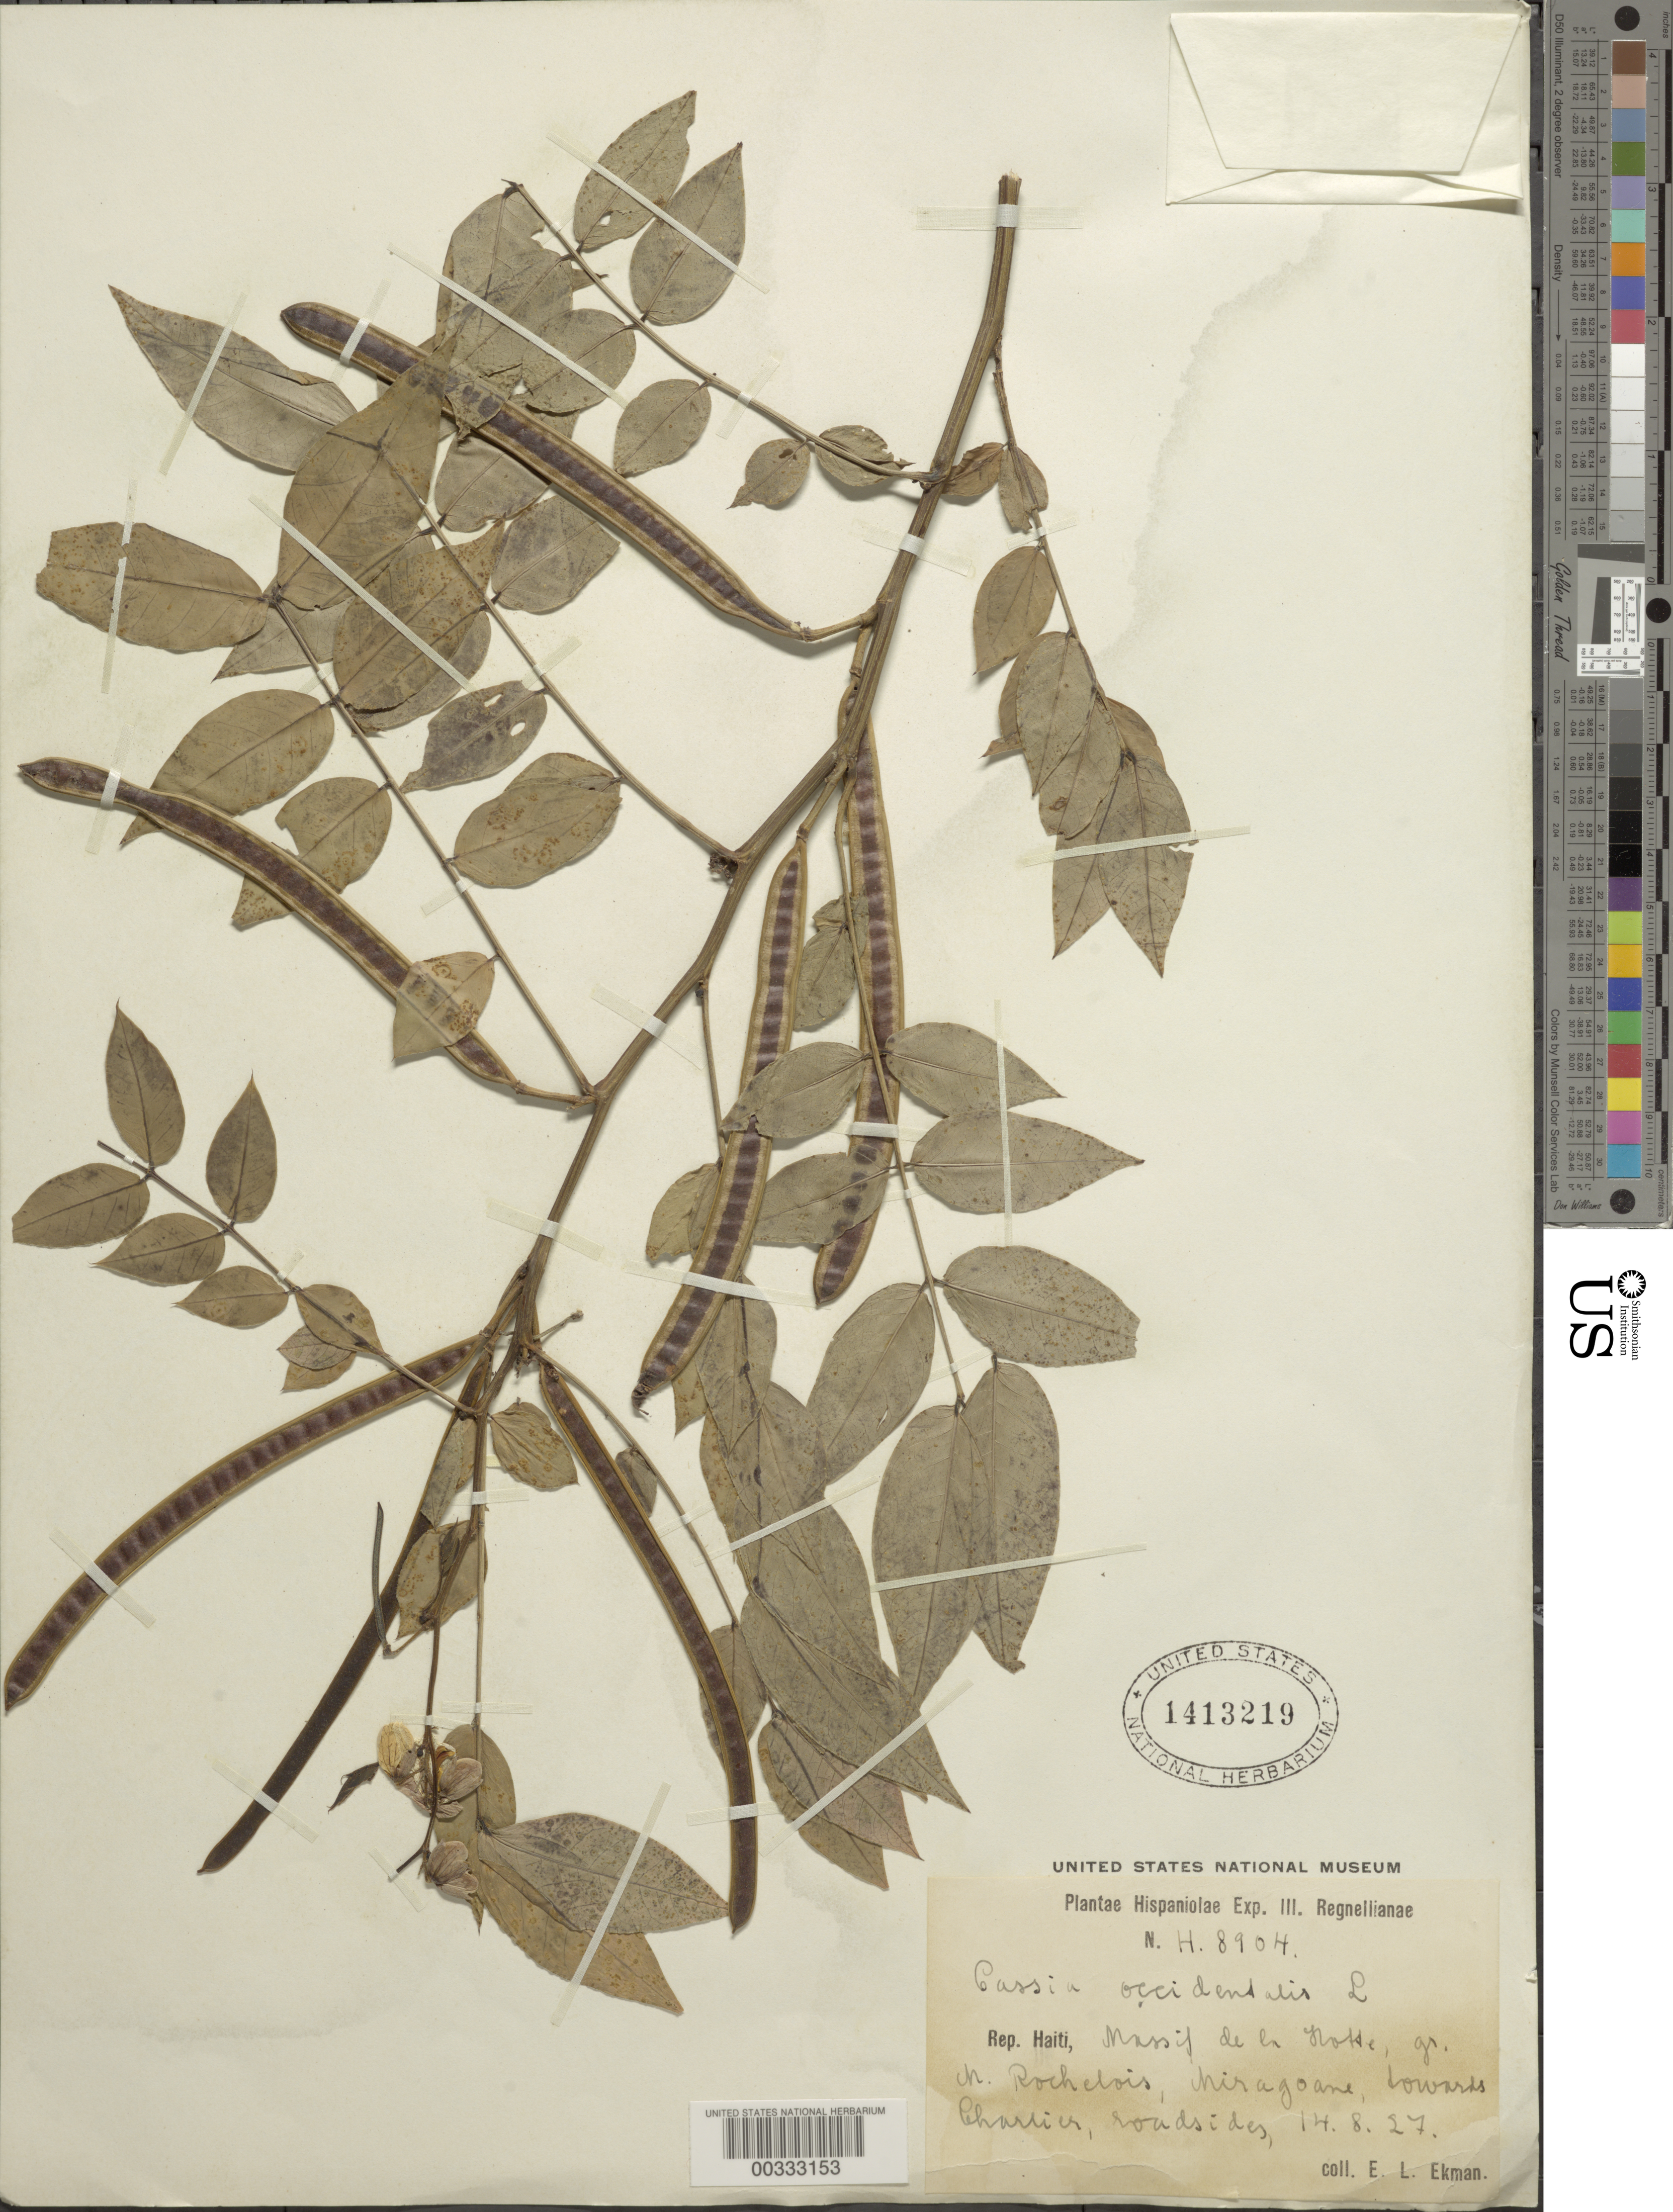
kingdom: Plantae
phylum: Tracheophyta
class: Magnoliopsida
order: Fabales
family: Fabaceae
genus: Senna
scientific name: Senna occidentalis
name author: (L.) Link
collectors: E. L. Ekman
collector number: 8904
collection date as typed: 14 Aug 1927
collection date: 1927-08-14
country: Haiti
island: Hispaniola Island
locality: Massif de la notte, cr.ch. rochclois, miragoane towards charlier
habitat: Roadsides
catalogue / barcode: US 1413219